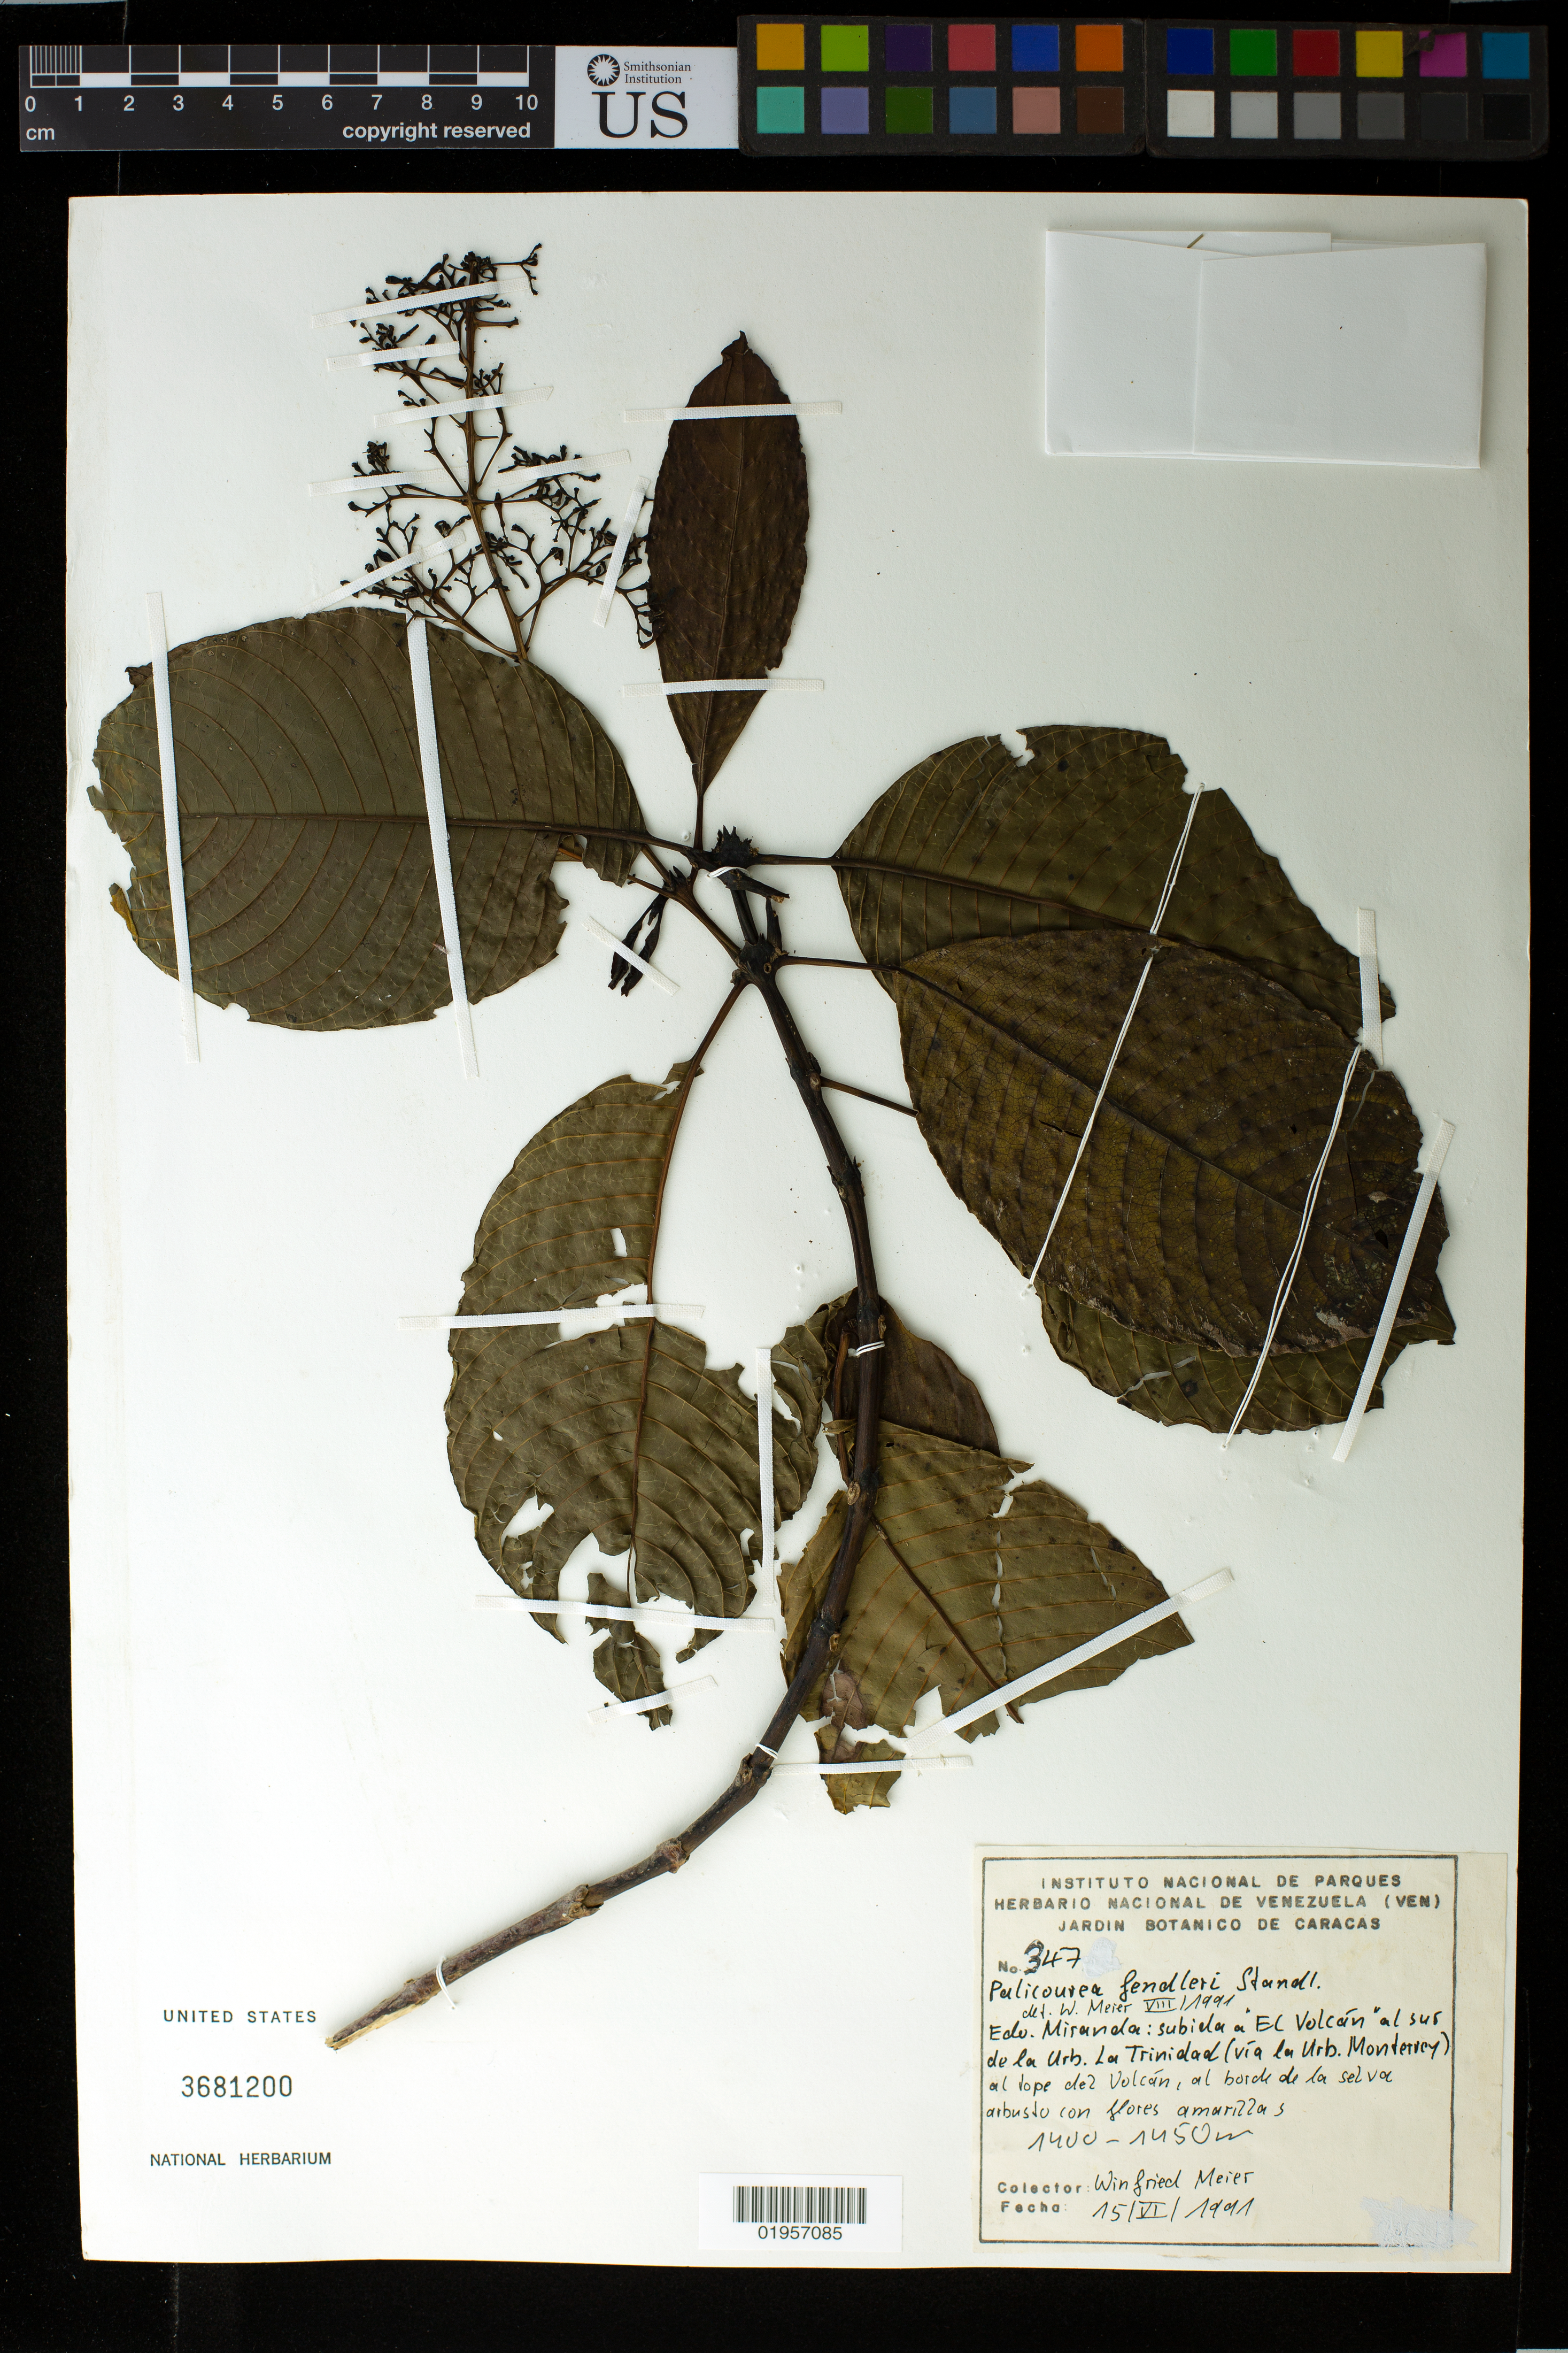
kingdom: Plantae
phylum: Tracheophyta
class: Magnoliopsida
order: Gentianales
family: Rubiaceae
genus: Palicourea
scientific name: Palicourea fendleri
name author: Standl.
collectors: W. Meier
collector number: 347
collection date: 1991-06-15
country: Venezuela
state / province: Miranda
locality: Estado Miranda: subida a El Volcán al sur de la Urb. Trinidad (vía la Urb. Monterrey)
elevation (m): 1400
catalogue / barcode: US 3681200